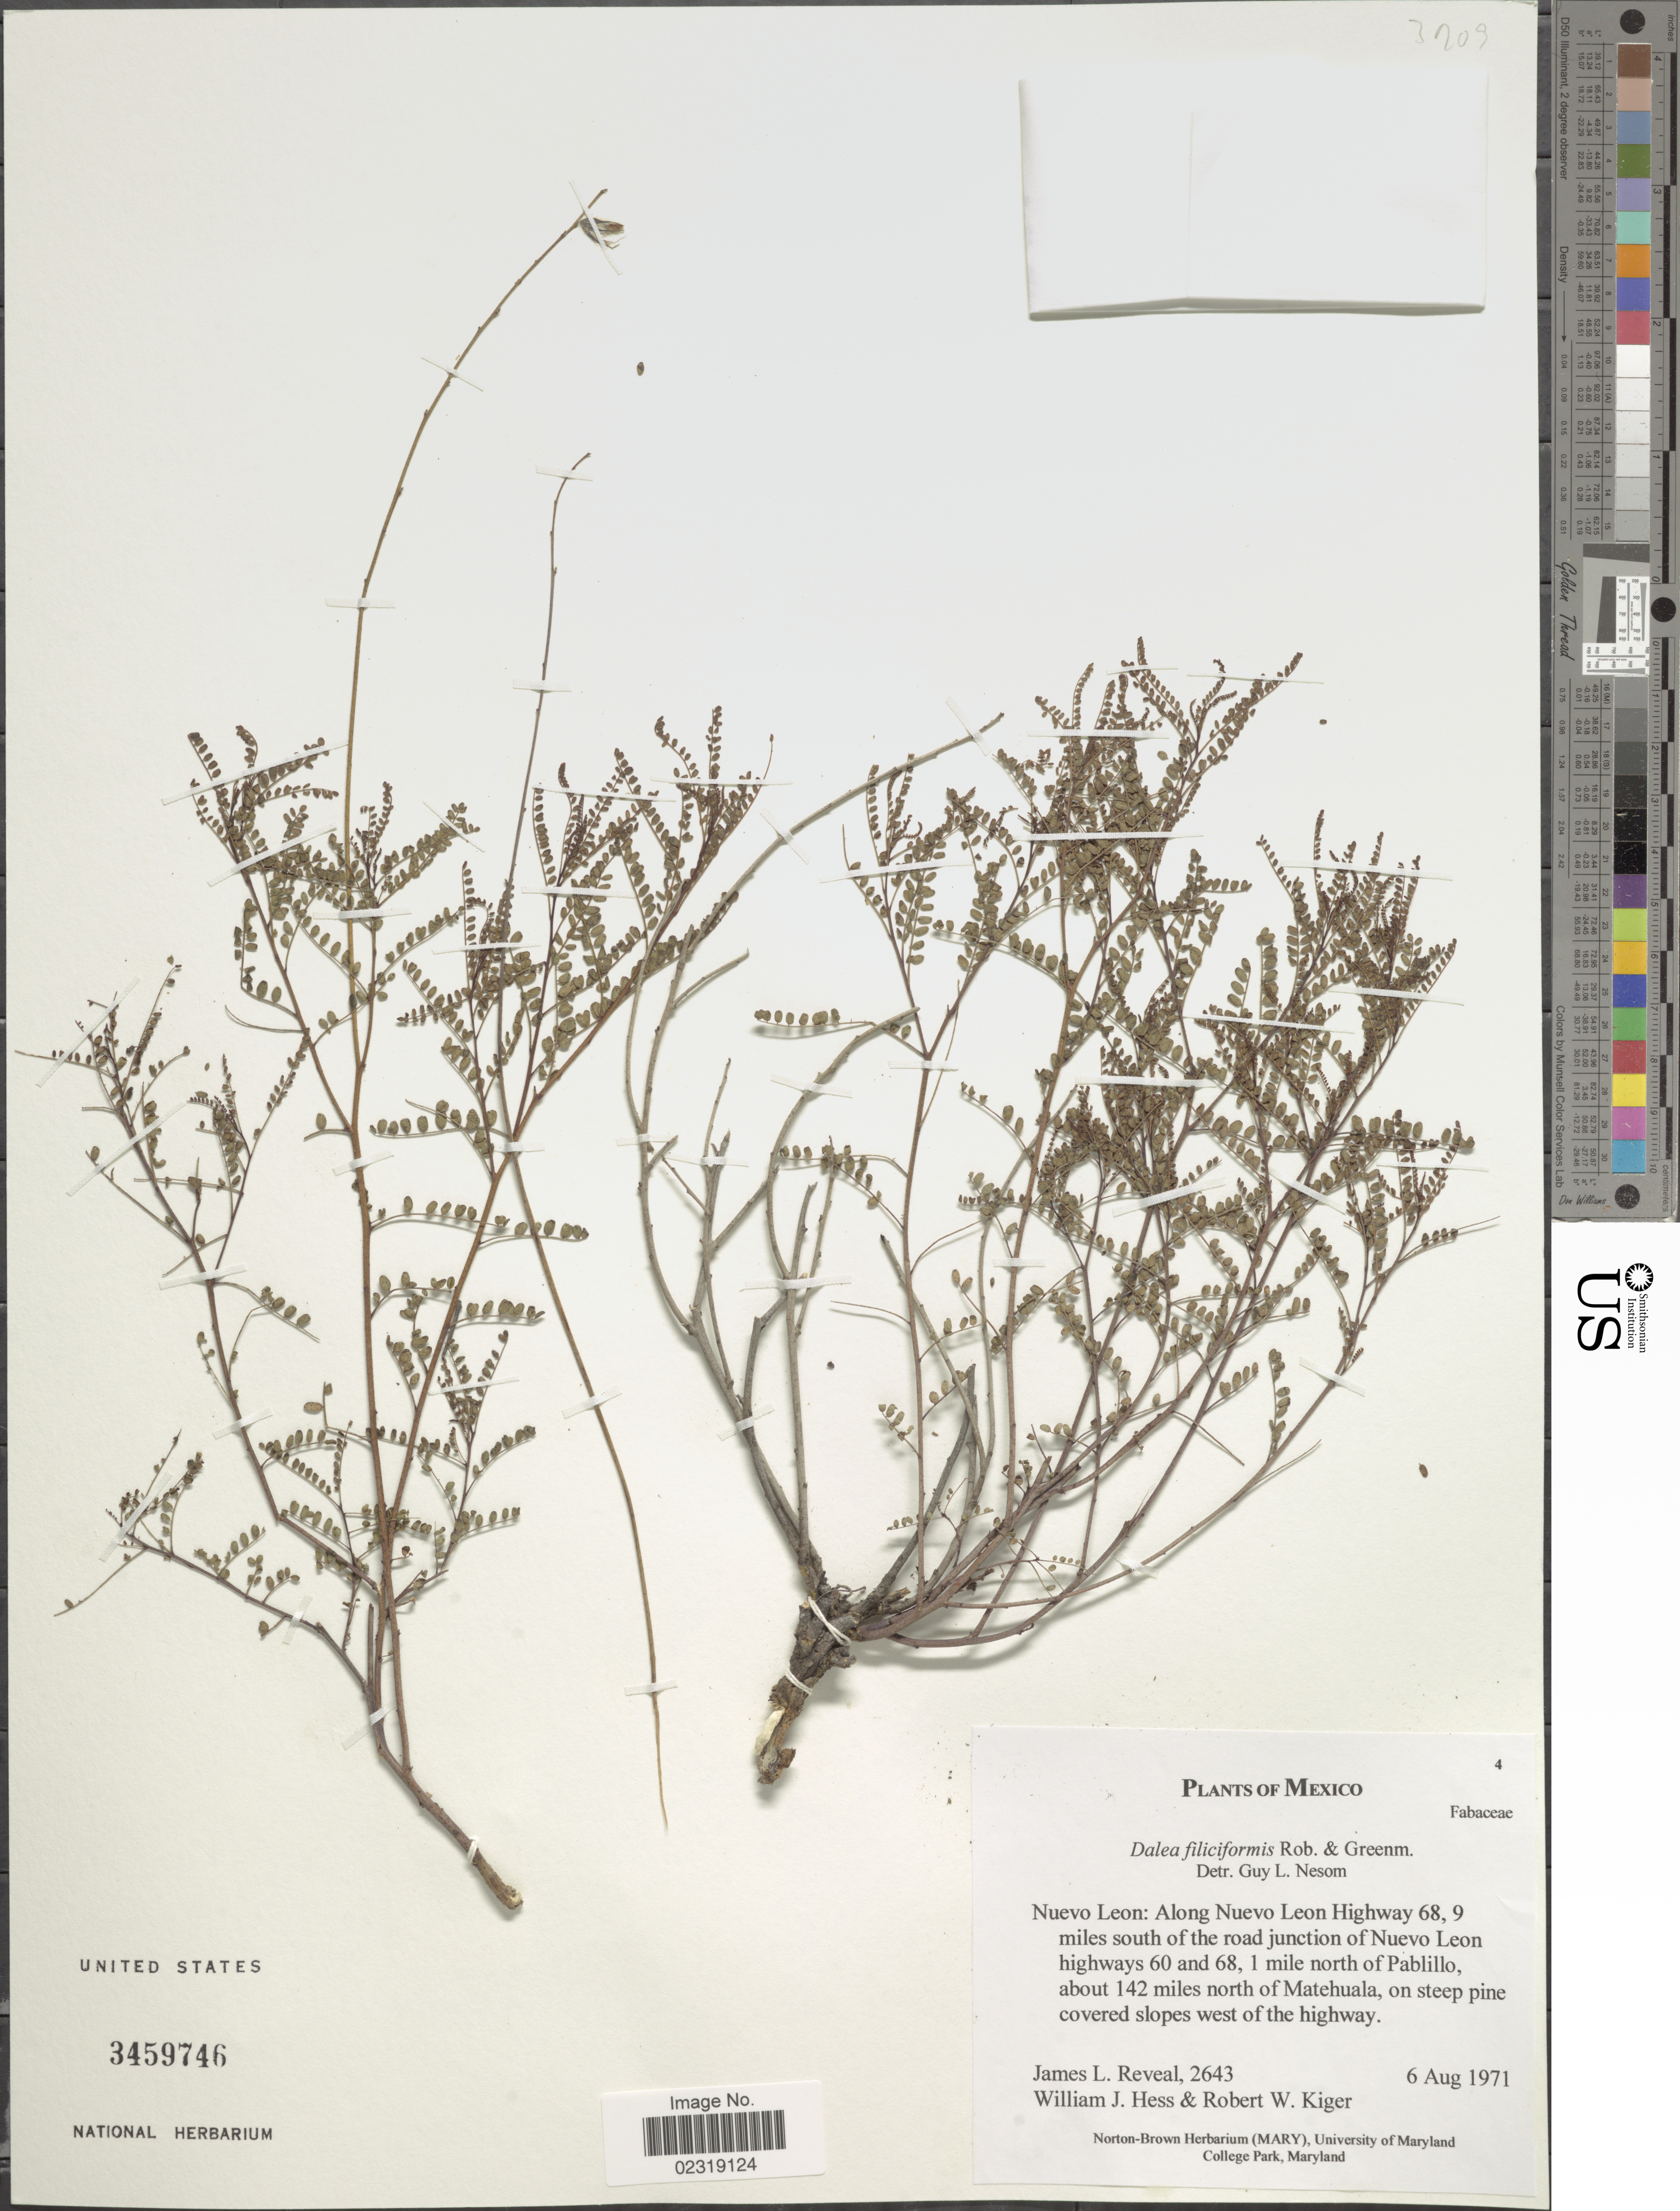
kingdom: Plantae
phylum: Tracheophyta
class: Magnoliopsida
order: Fabales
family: Fabaceae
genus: Dalea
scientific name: Dalea filiciformis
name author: B.L. Rob. & Greenm.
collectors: J. L. Reveal, W. Hess & R. Kiger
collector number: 2643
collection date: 1971-08-06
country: Mexico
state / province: Nuevo León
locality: Mexico, Nuevo Leon: Along Nuevo Leon Highway 68,9 miles south of the road junction of Nuevo Leon highways 60 and 68, 1 mile north of Pablillo, about 142 miles north of Matehuala.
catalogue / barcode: US 3459746